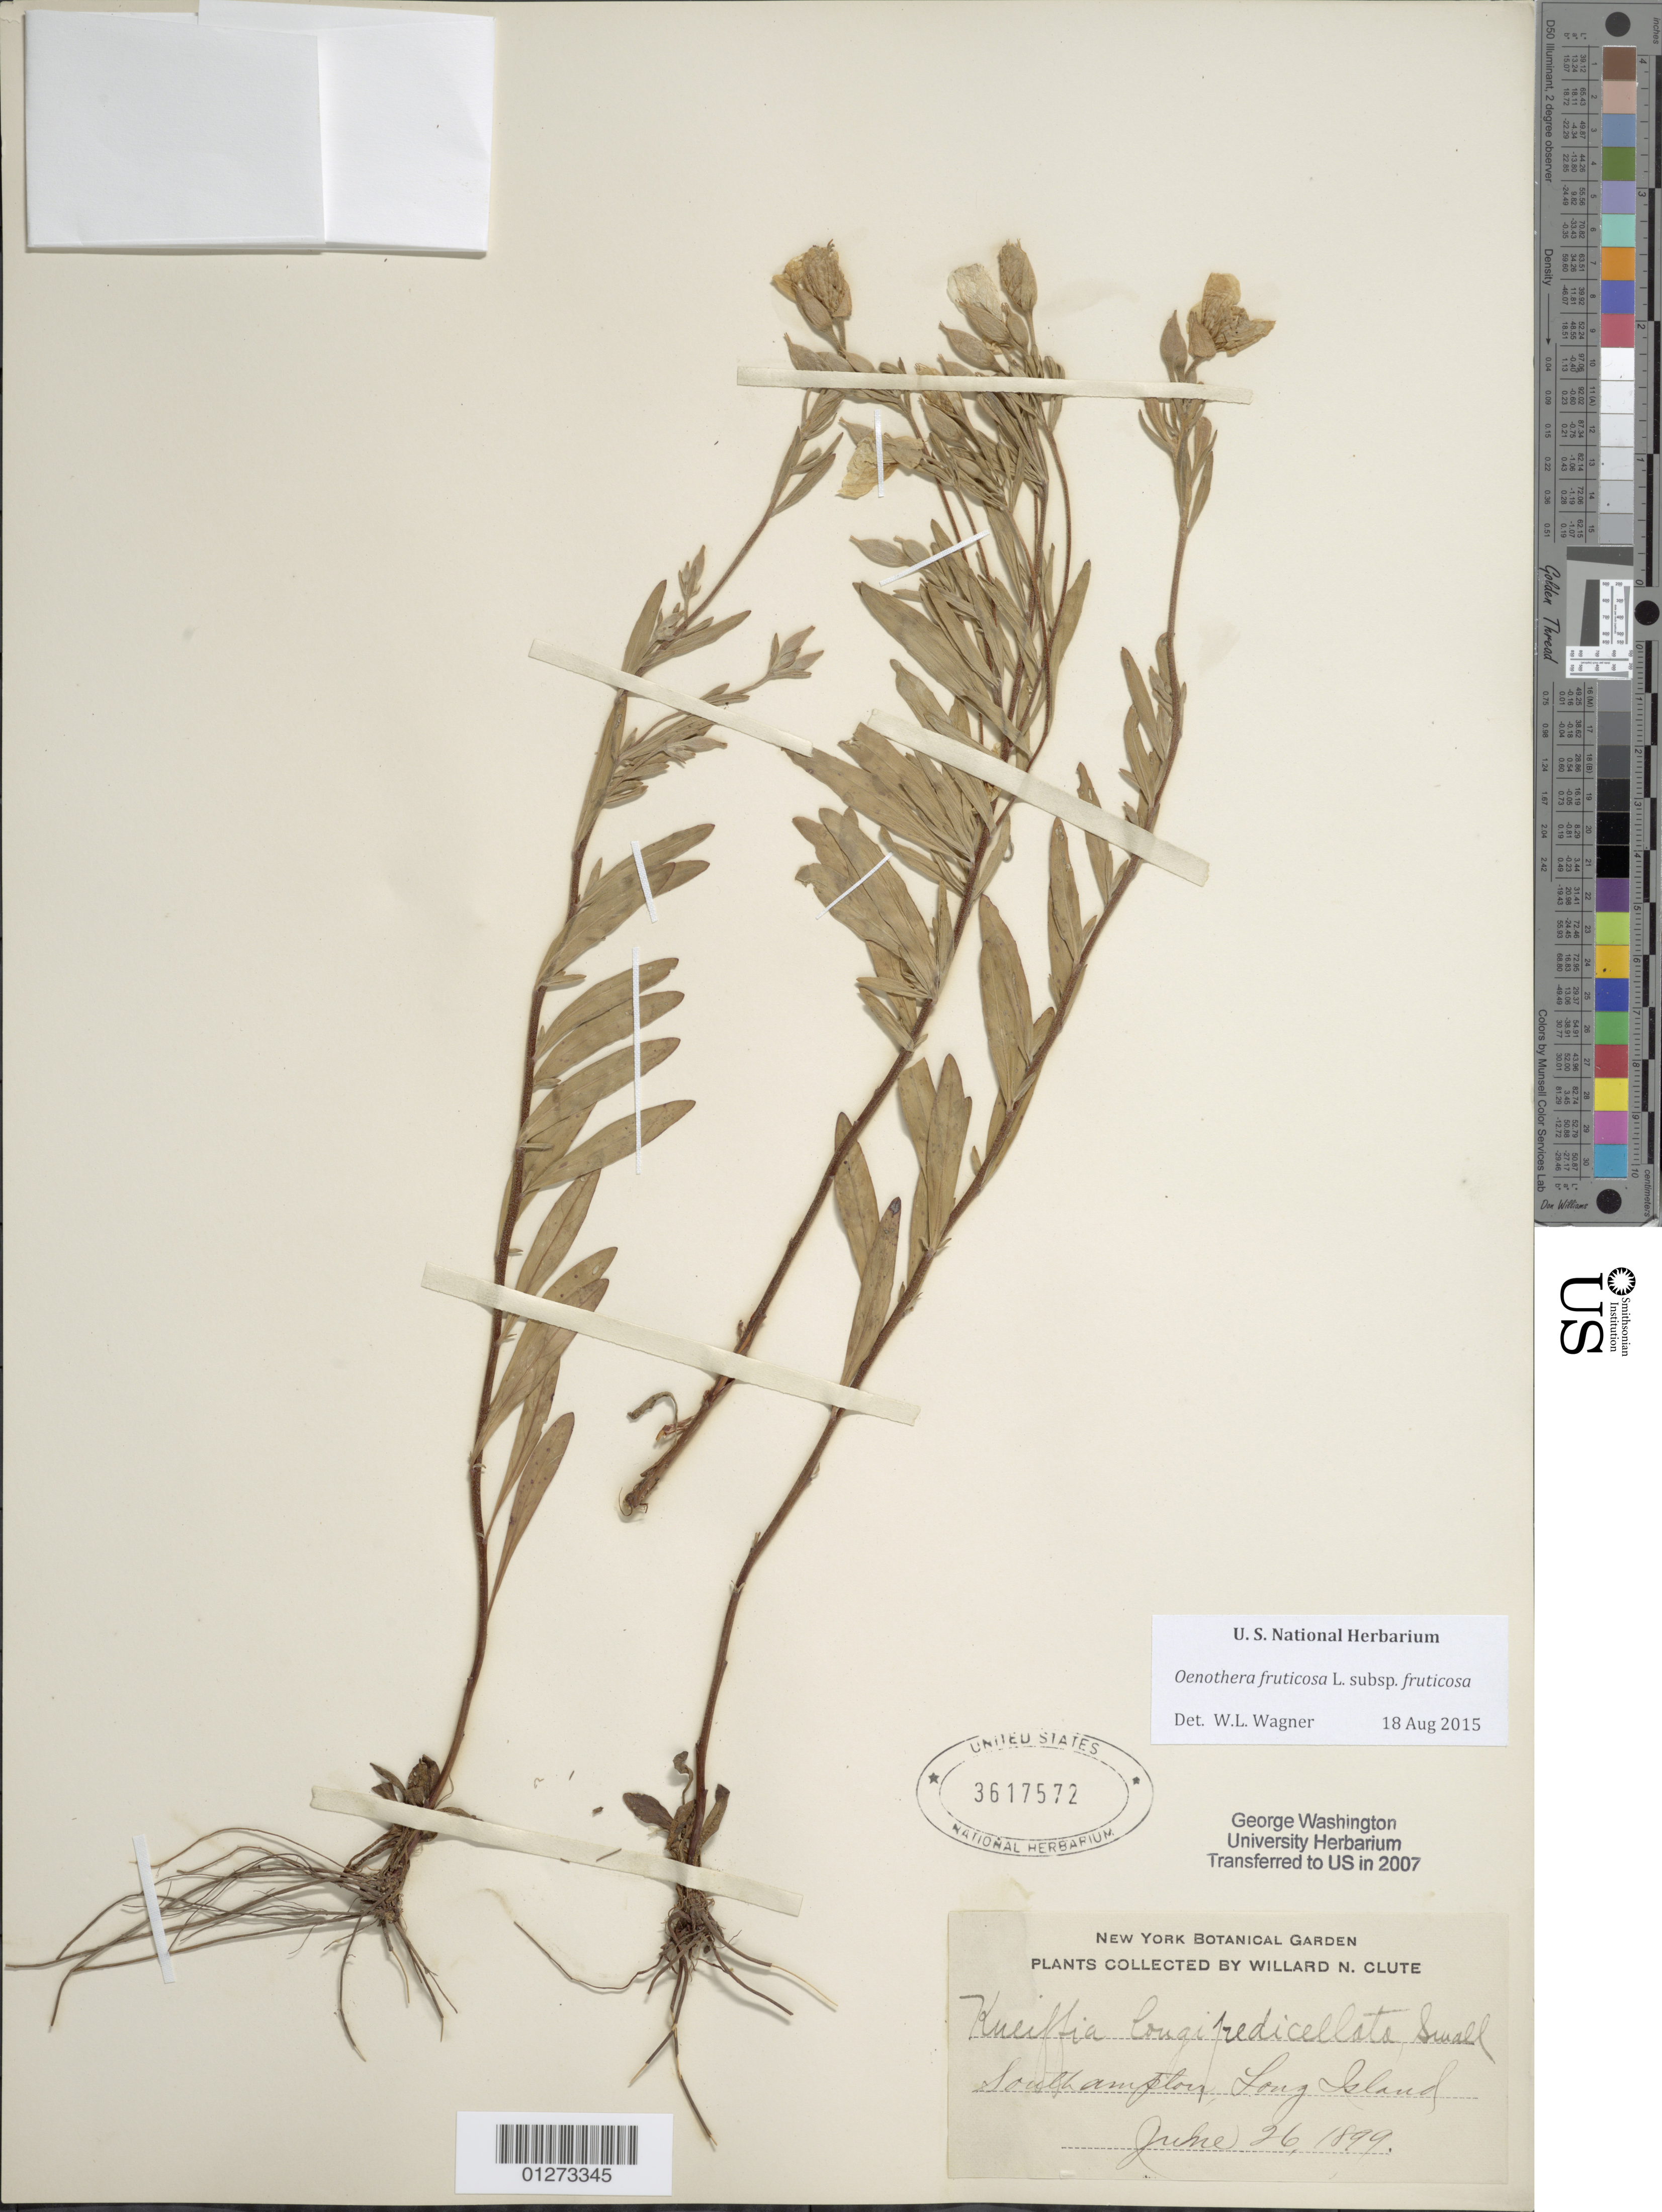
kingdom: Plantae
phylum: Tracheophyta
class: Magnoliopsida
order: Myrtales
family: Onagraceae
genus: Oenothera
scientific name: Oenothera fruticosa subsp. fruticosa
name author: L.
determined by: Wagner, W. L., (BOT), Smithsonian Institution - National Museum of Natural History (UNITED STATES)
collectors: W. N. Clute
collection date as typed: June 26, 1899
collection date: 1899-06-26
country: United States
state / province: New York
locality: Southampton, Long Island.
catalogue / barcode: US 3617572